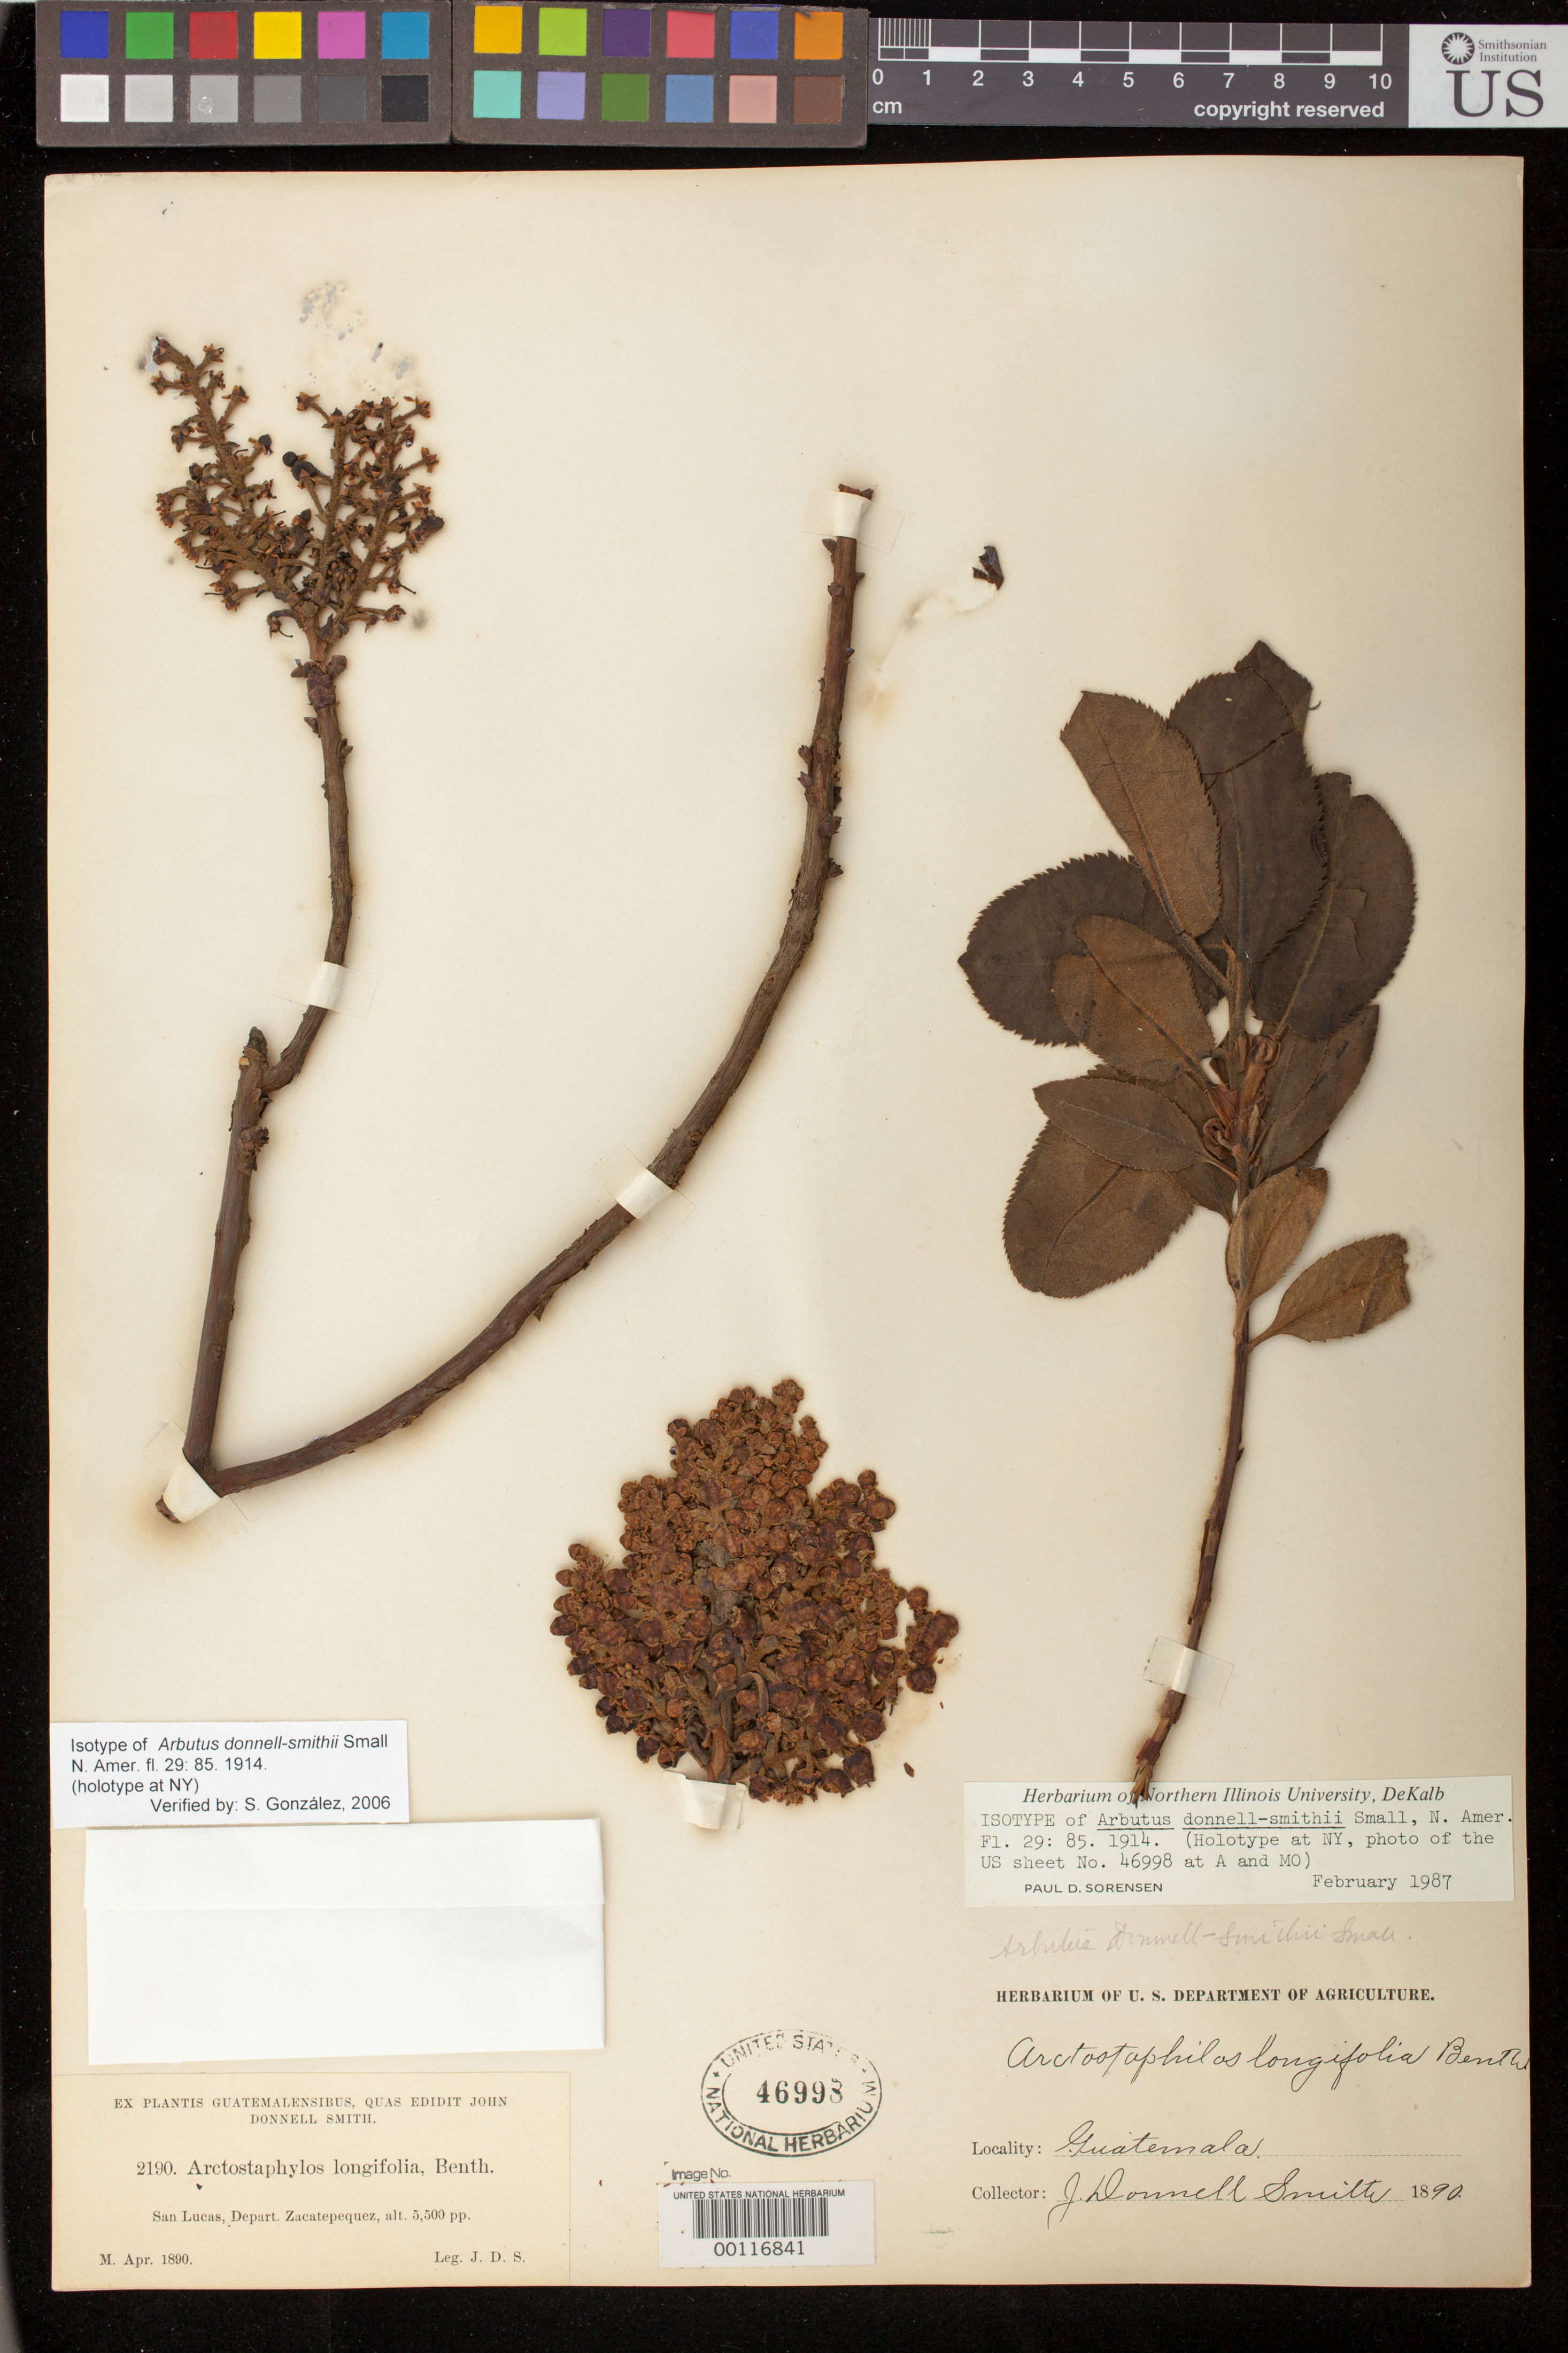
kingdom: Plantae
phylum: Tracheophyta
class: Magnoliopsida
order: Ericales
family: Ericaceae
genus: Arbutus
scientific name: Arbutus donnell-smithii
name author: Small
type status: Isotype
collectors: J. Donnell Smith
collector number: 2190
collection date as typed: Apr 1890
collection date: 1890-04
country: Guatemala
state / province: Sacatepéquez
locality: San Lucas.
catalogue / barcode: US 46998